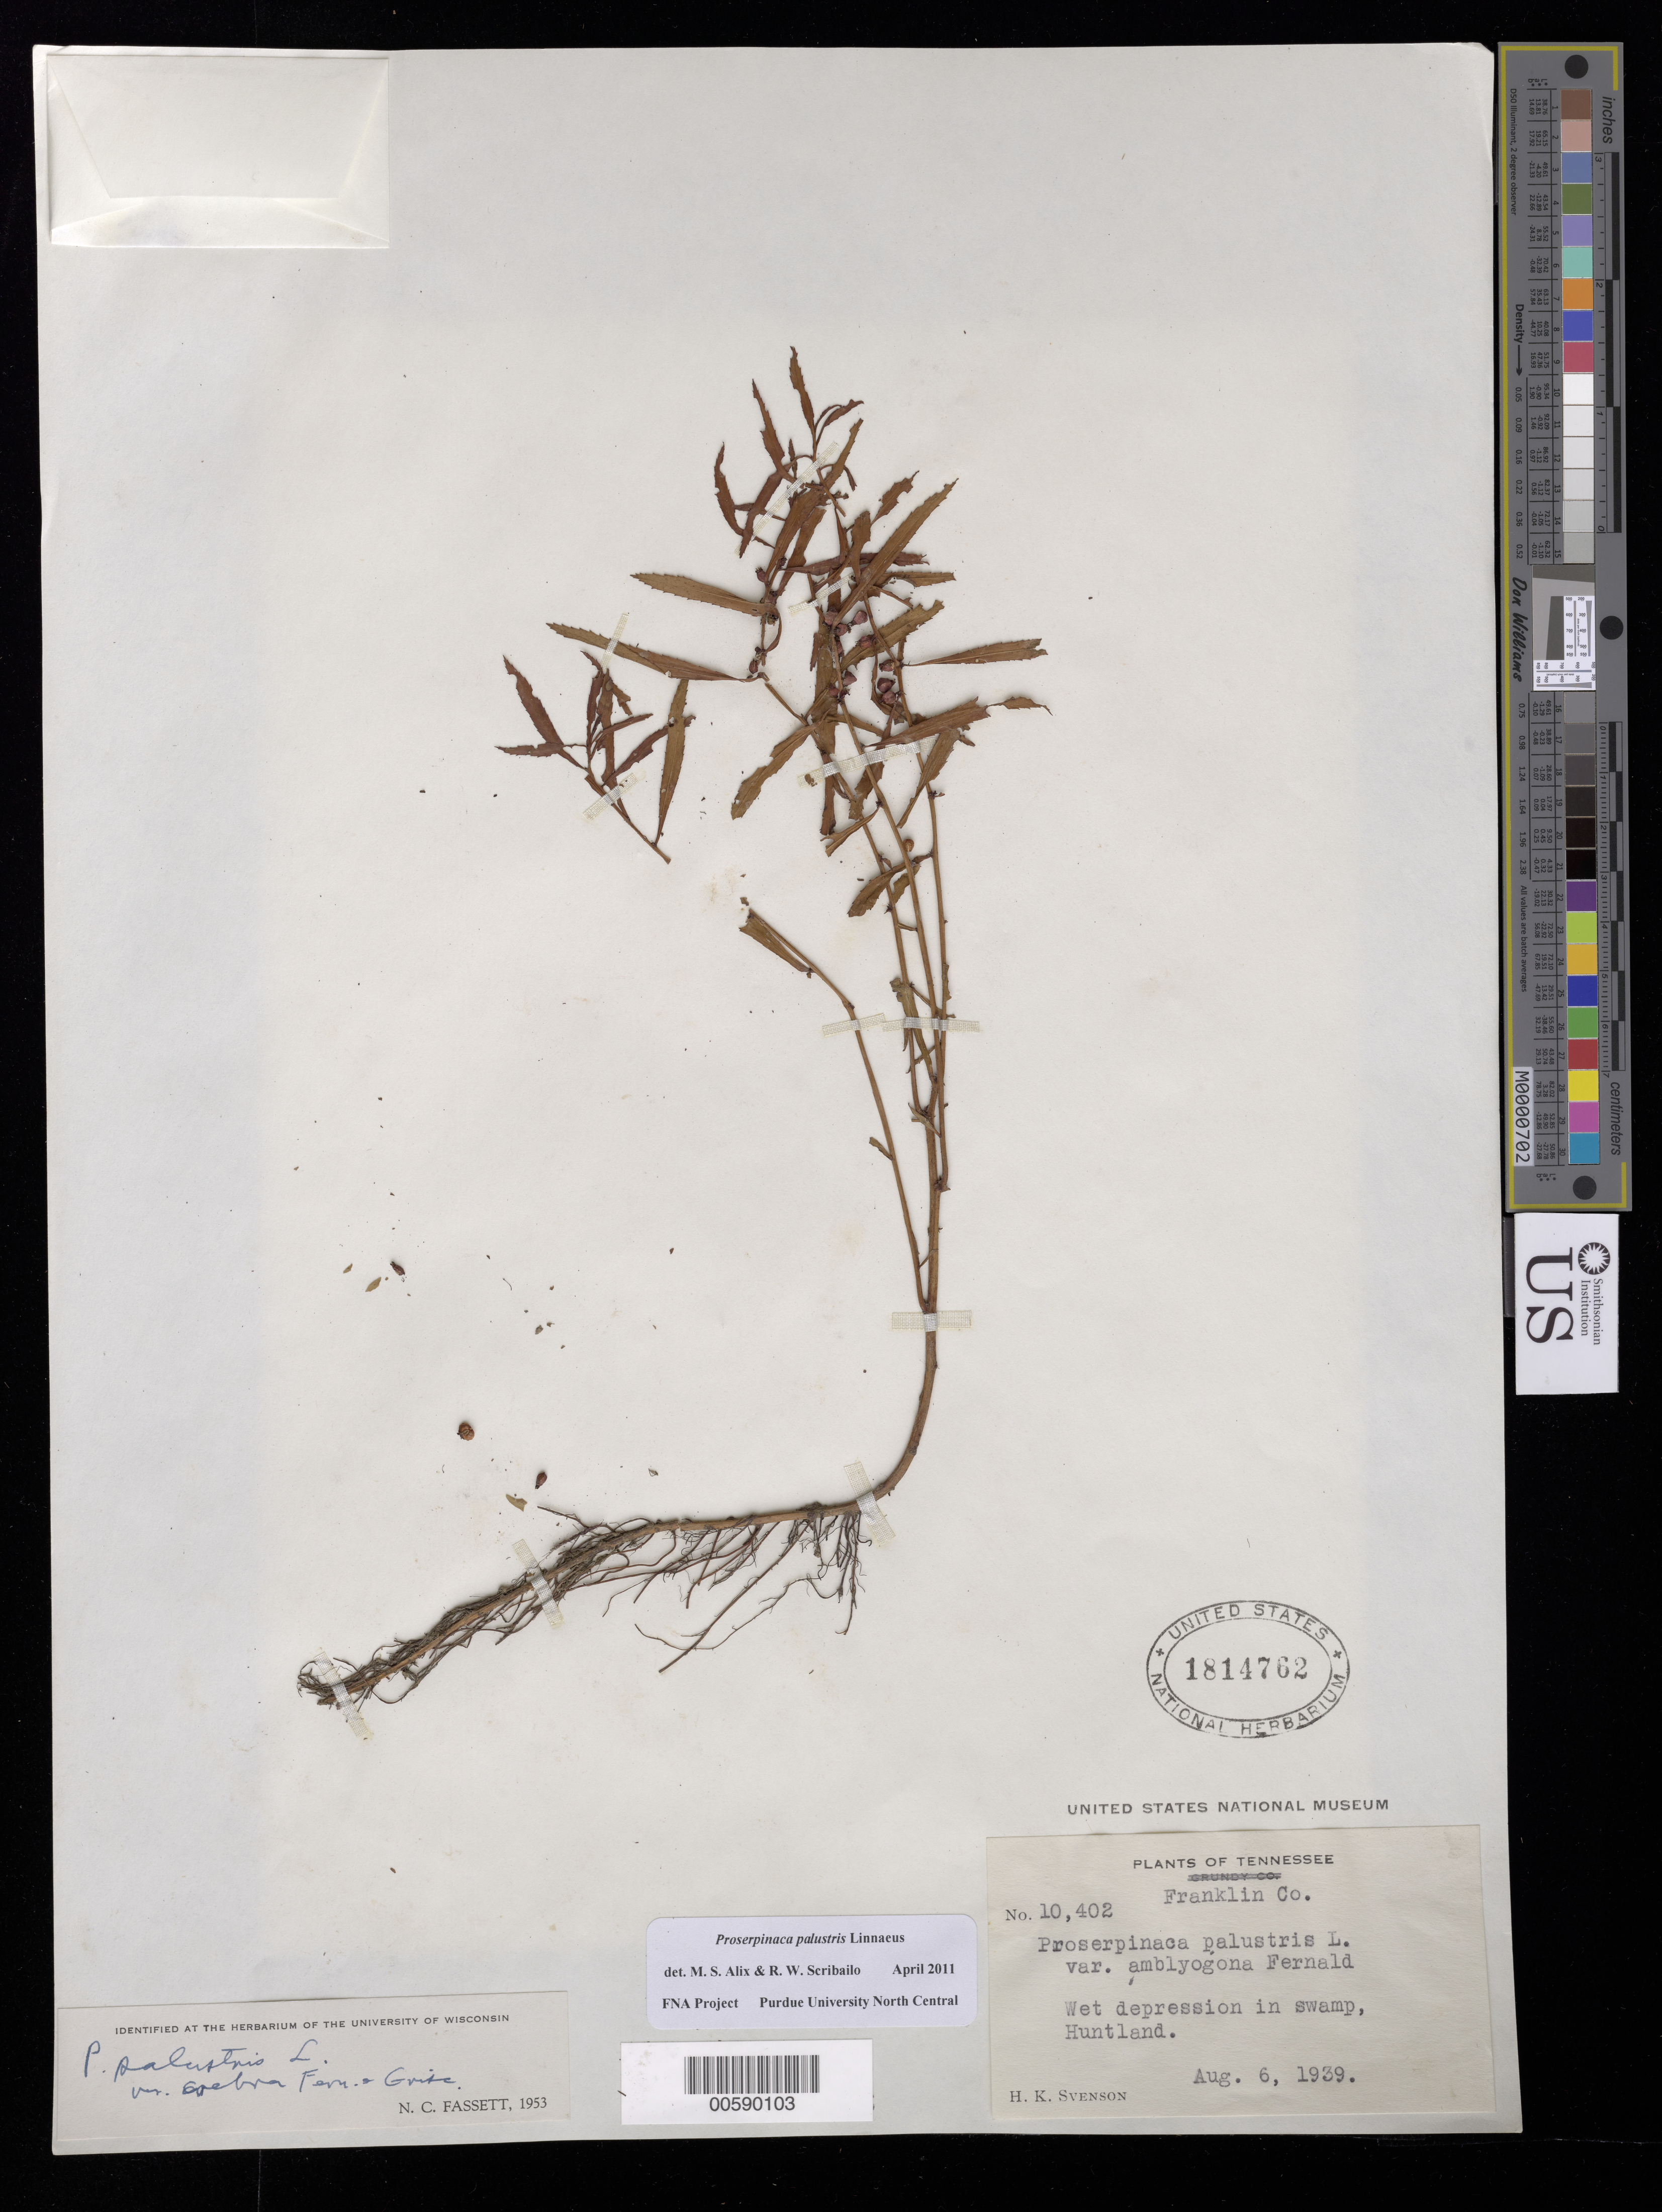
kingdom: Plantae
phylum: Tracheophyta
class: Magnoliopsida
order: Saxifragales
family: Haloragaceae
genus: Proserpinaca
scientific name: Proserpinaca palustris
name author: L.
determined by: Scribailo, R. W.; Alix, M. S.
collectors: H. Svenson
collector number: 10402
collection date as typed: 06 Aug 1939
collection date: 1939-08-06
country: United States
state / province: Tennessee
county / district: Franklin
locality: Huntland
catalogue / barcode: US 1814762